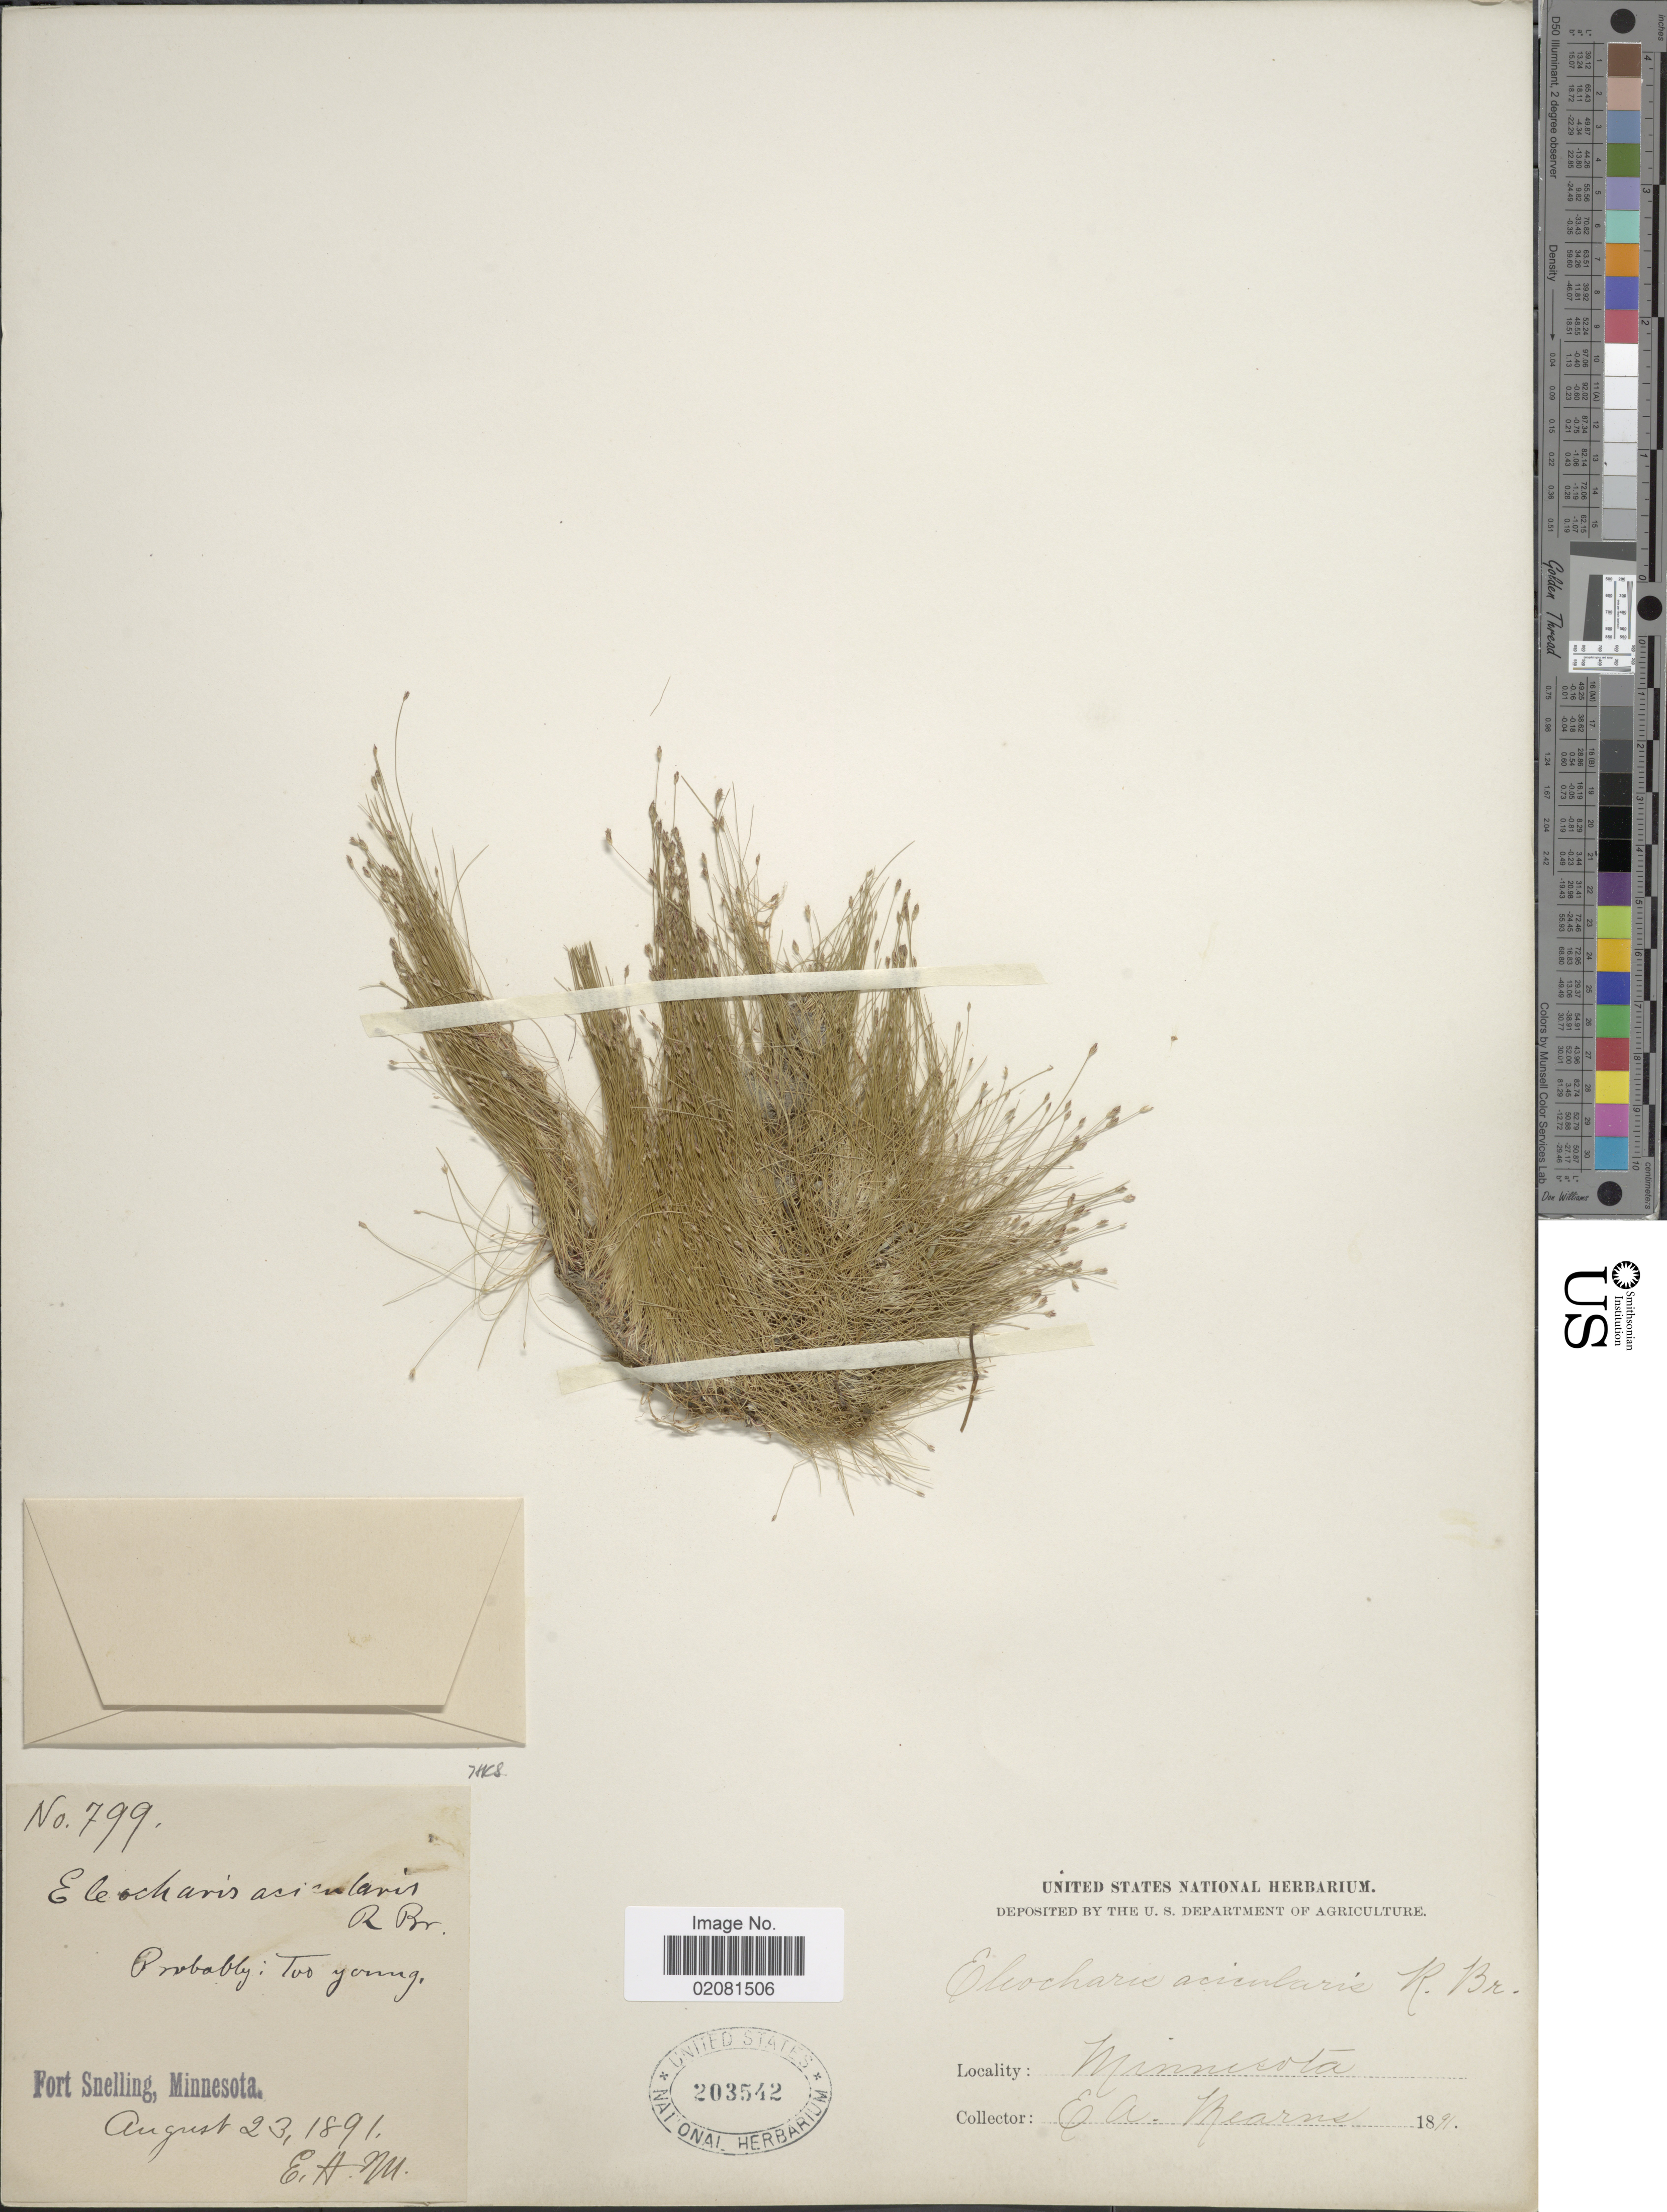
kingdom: Plantae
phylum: Tracheophyta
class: Liliopsida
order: Poales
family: Cyperaceae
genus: Eleocharis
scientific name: Eleocharis acicularis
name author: (L.) Roem. & Schult.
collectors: E. A. Mearns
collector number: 799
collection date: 1891-08-23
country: United States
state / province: Minnesota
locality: Fort Snelling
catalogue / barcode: US 203542